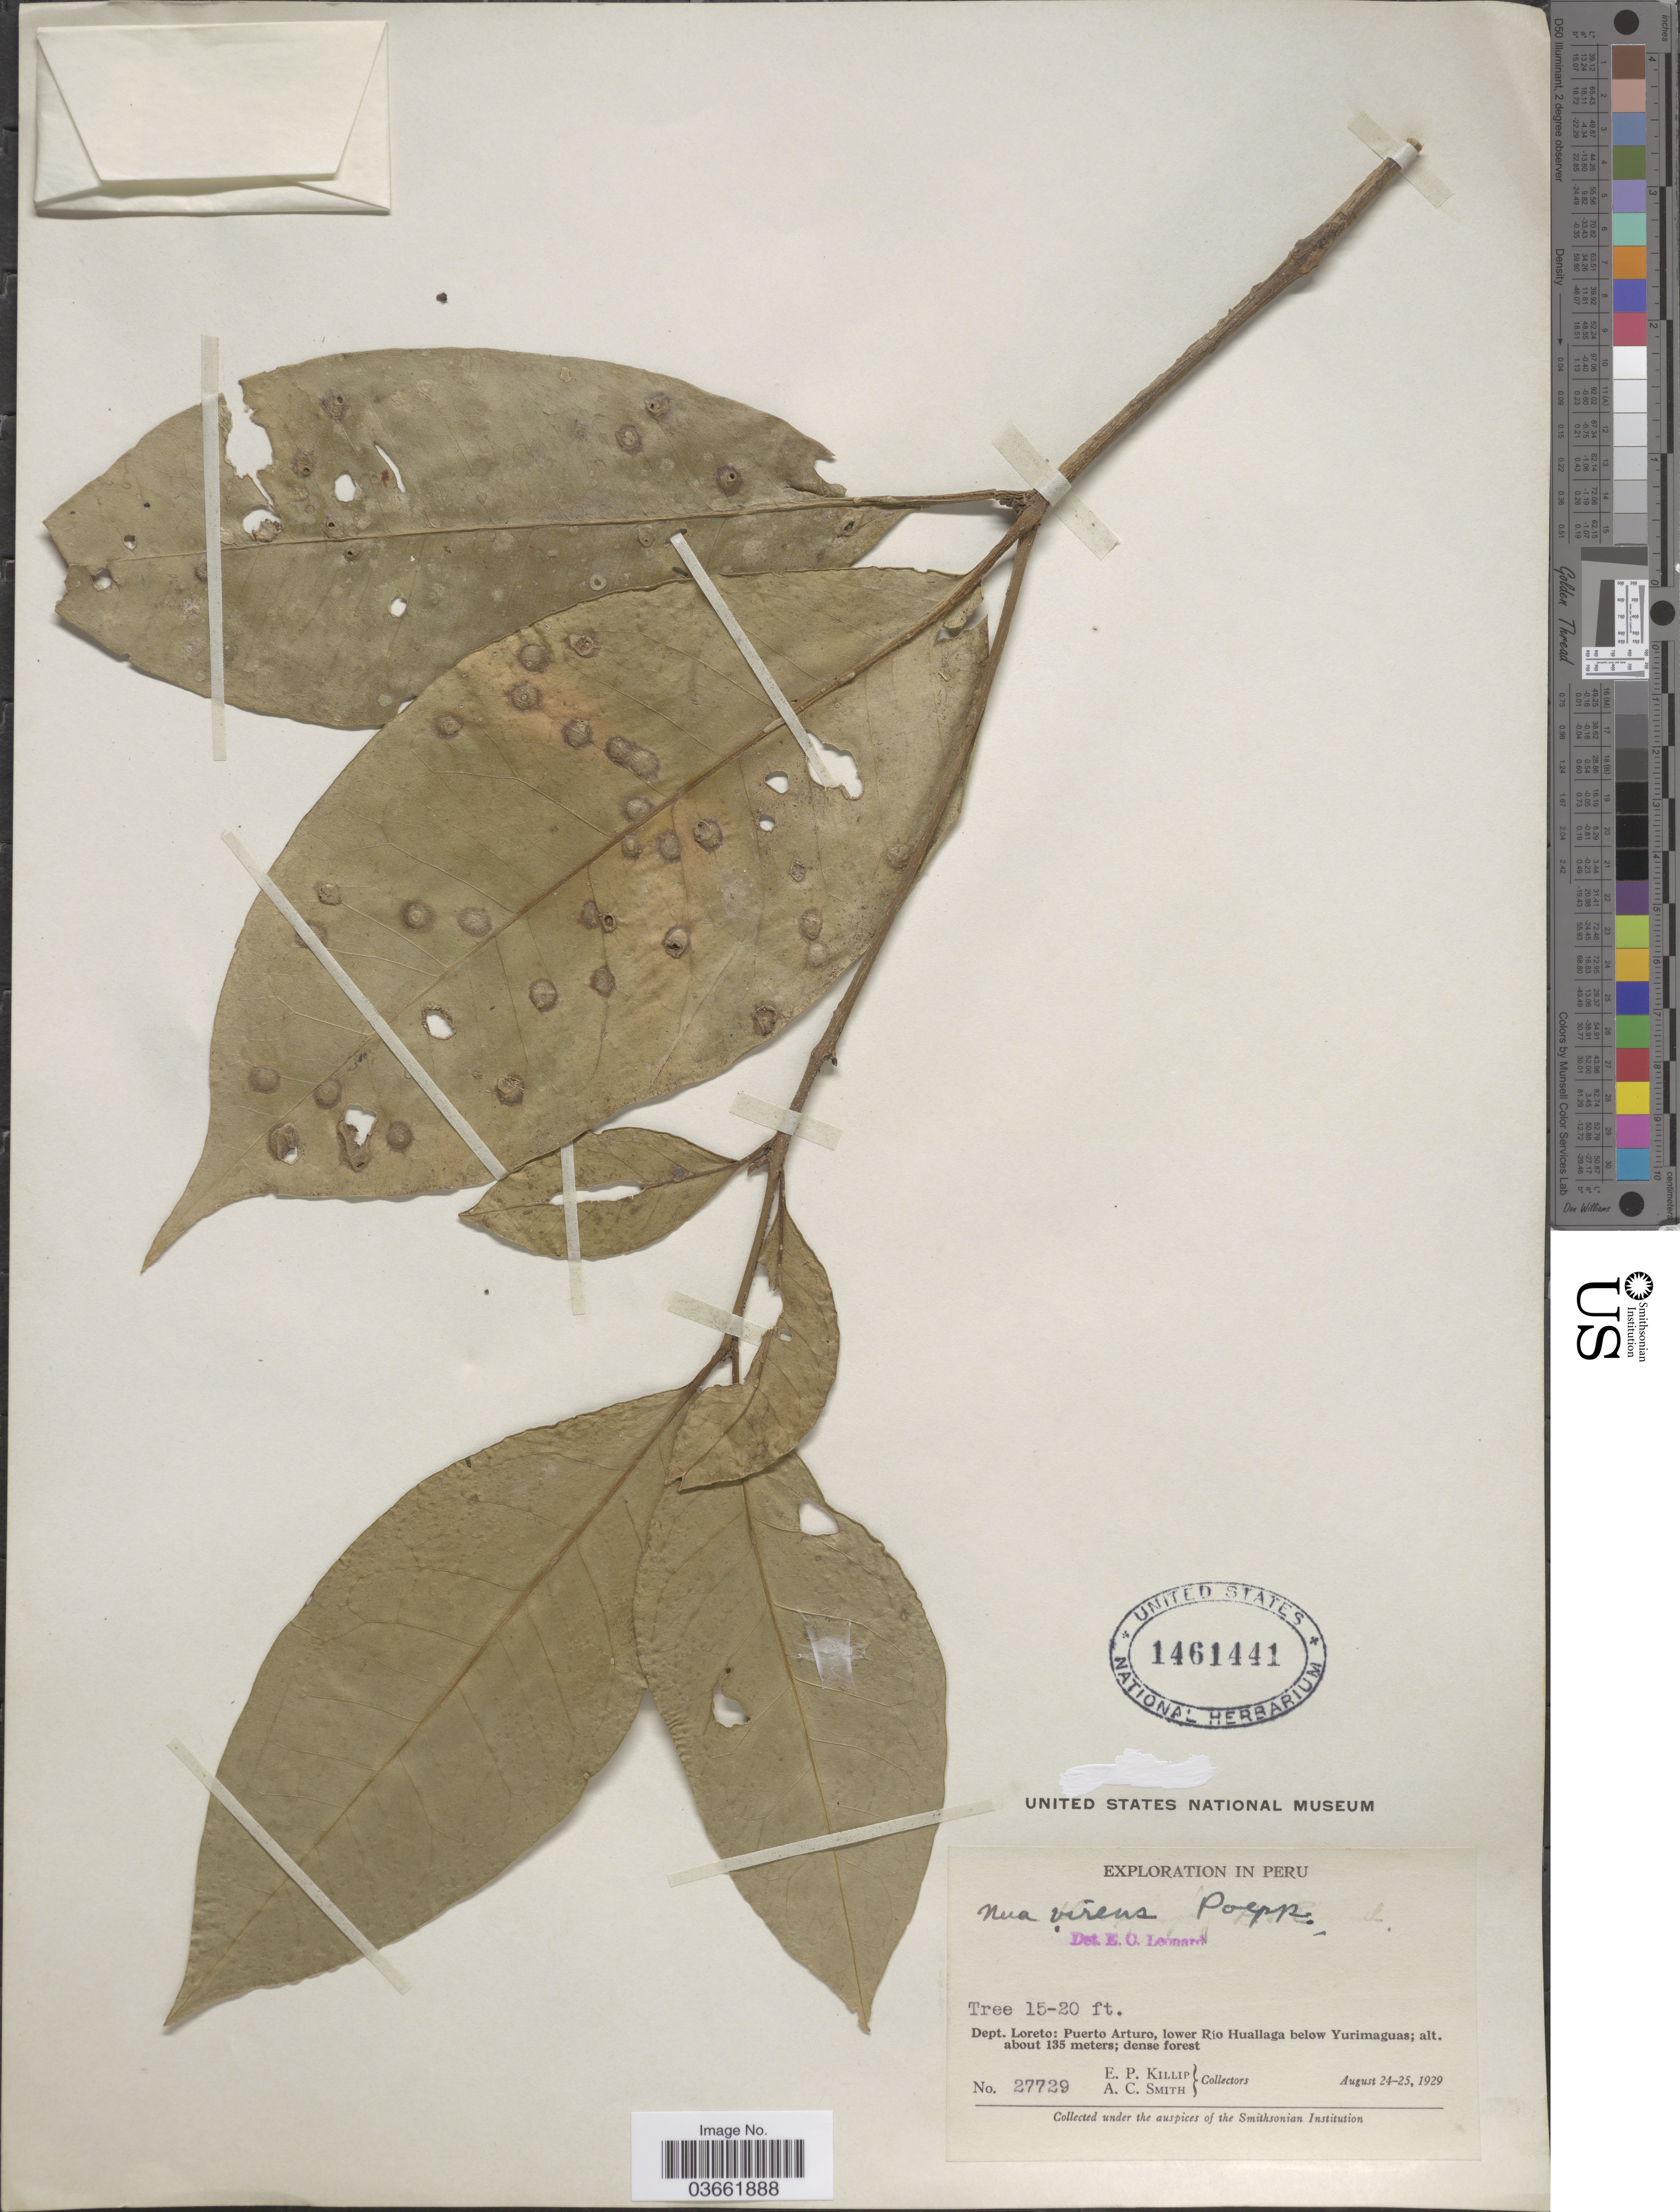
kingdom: Plantae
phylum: Tracheophyta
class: Magnoliopsida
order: Caryophyllales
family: Nyctaginaceae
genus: Neea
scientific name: Neea virens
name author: Poepp. ex Heimerl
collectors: E. P. Killip & A. C. Smith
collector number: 27729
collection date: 1929-08-24/1929-08-25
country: Peru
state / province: Loreto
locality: Dept. Loreto: Puerto Arturo, lower Río Huallaga below Yurimaguas.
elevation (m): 135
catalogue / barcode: US 1461441